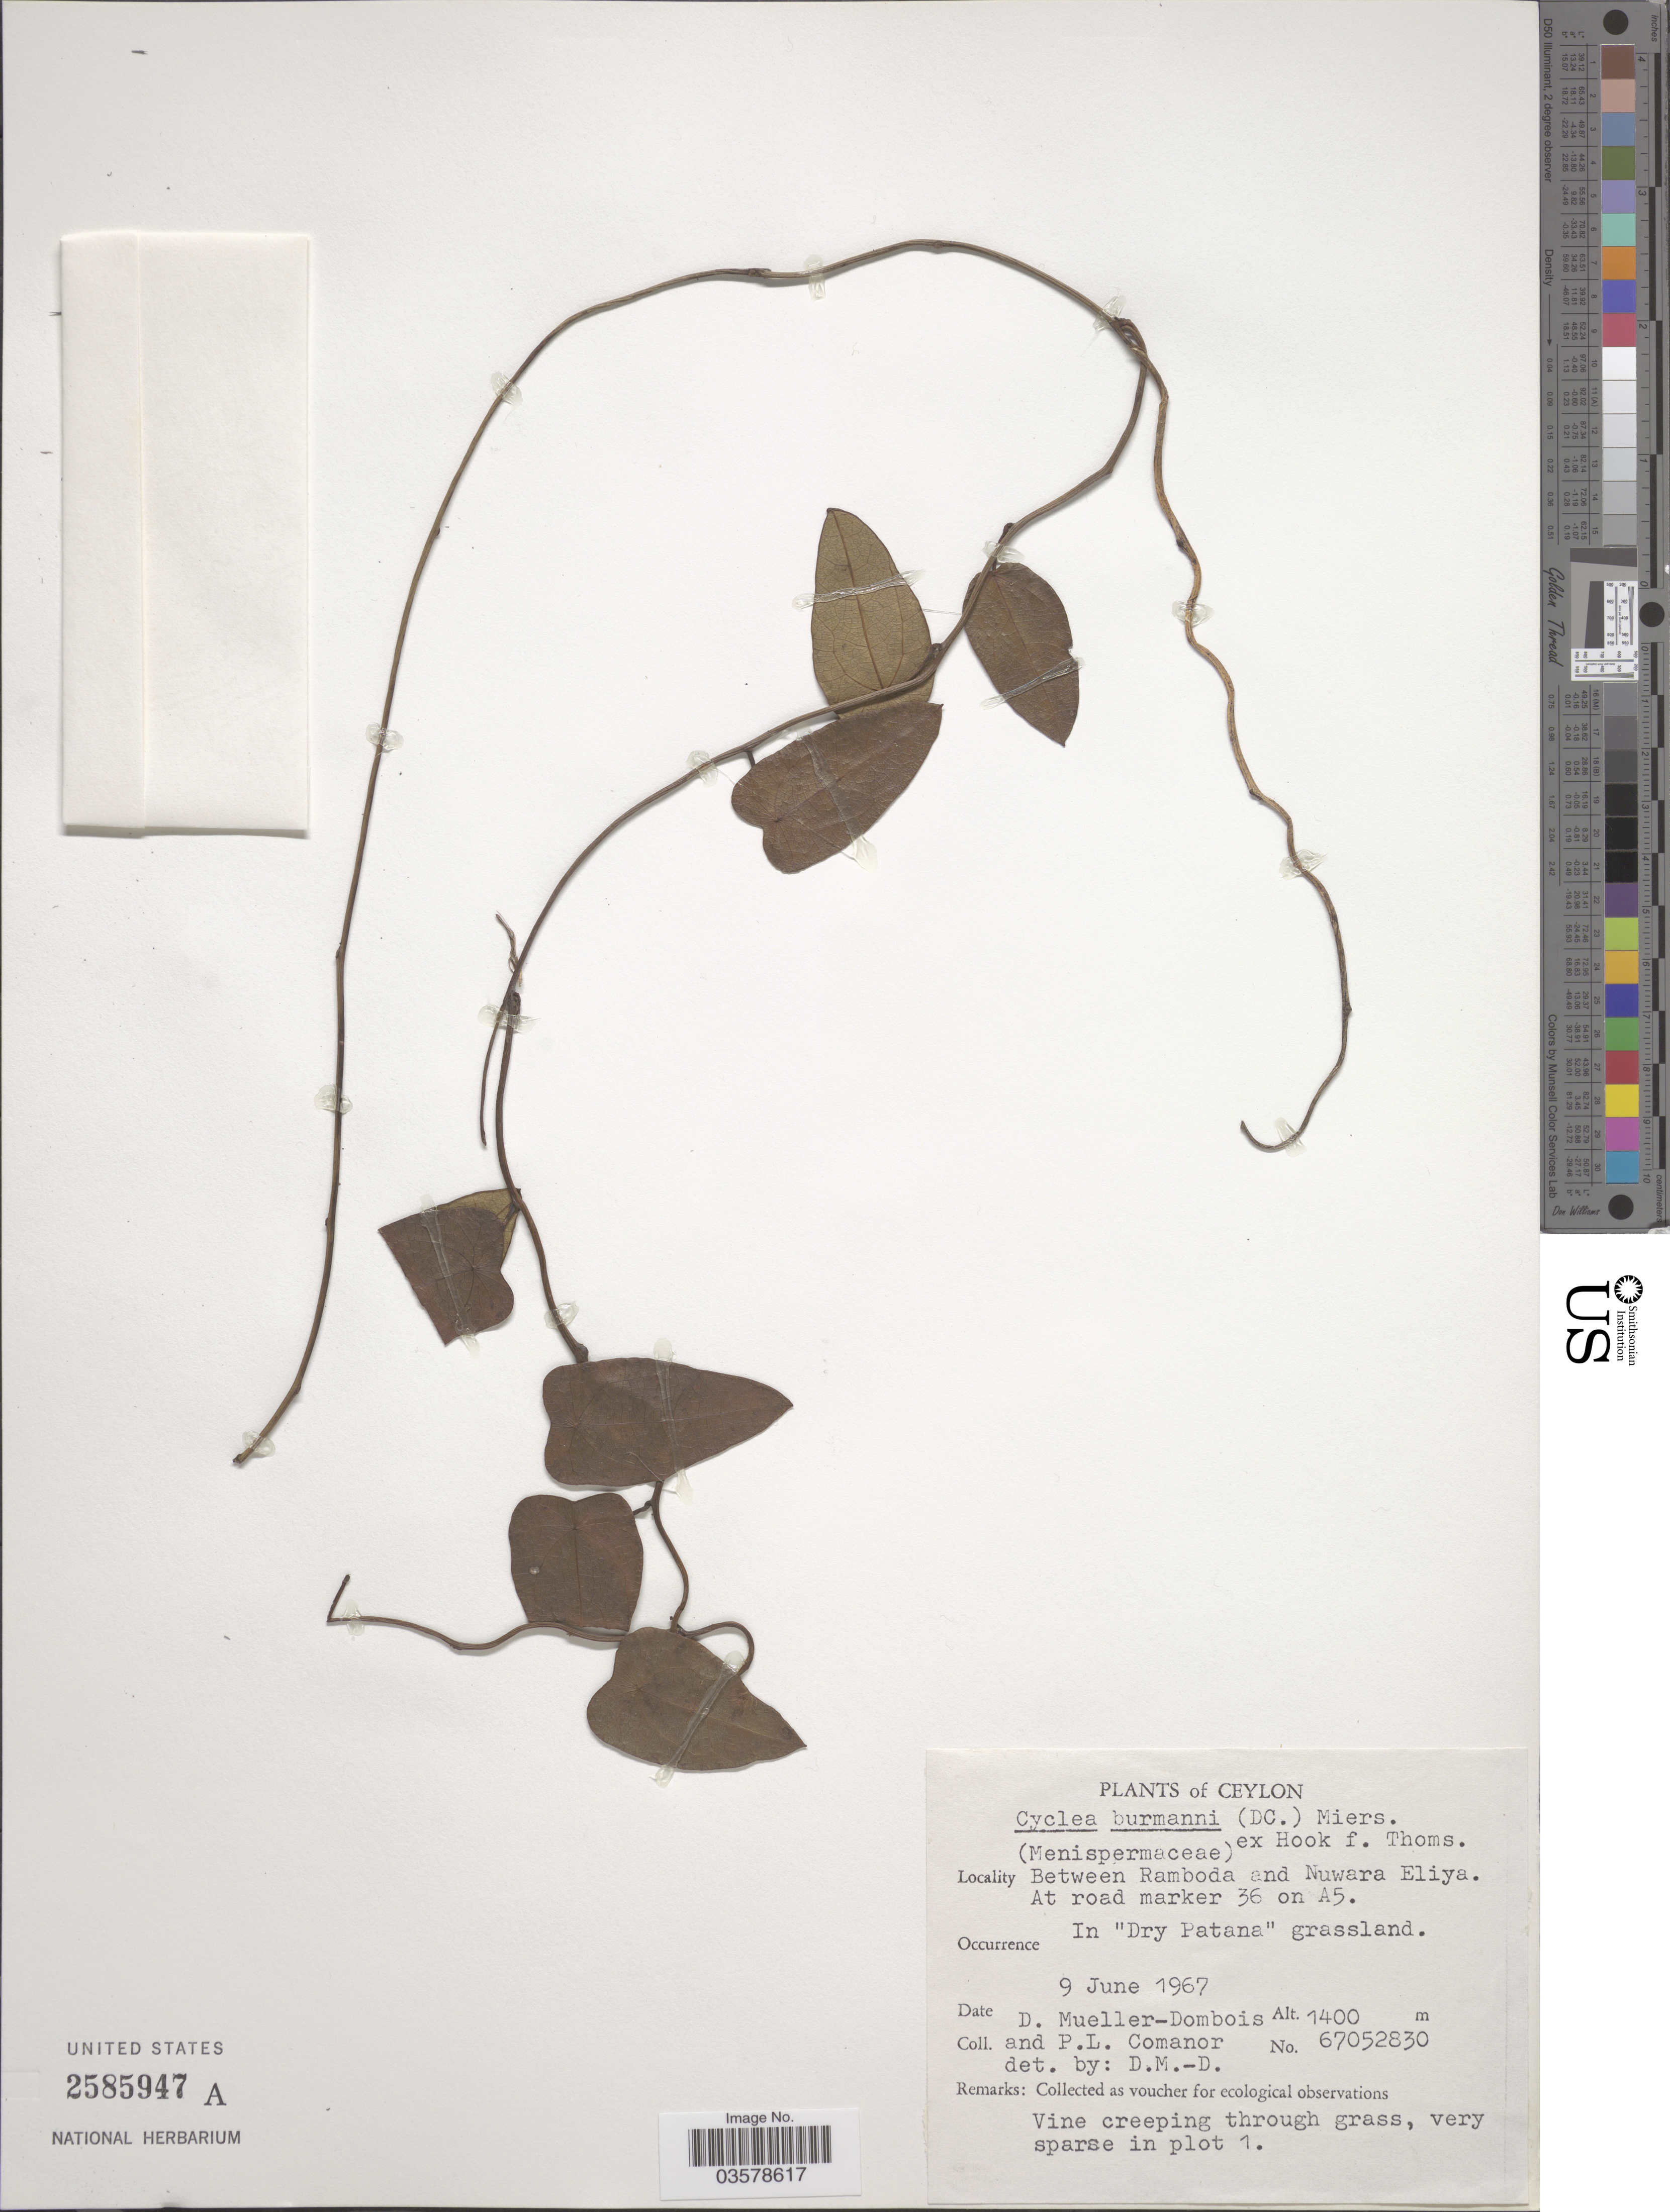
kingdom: Plantae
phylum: Tracheophyta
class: Magnoliopsida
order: Ranunculales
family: Menispermaceae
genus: Cyclea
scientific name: Cyclea peltata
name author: (Lam.) Hook. f. & Thomson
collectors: D. Mueller-Dombois & P. Comanor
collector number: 67052830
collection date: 1967-06-09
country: Sri Lanka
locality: Ceylon. Between Ramboda and Nuwara Eliya. At road marker 36 on A5.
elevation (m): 1400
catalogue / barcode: US 2585947A